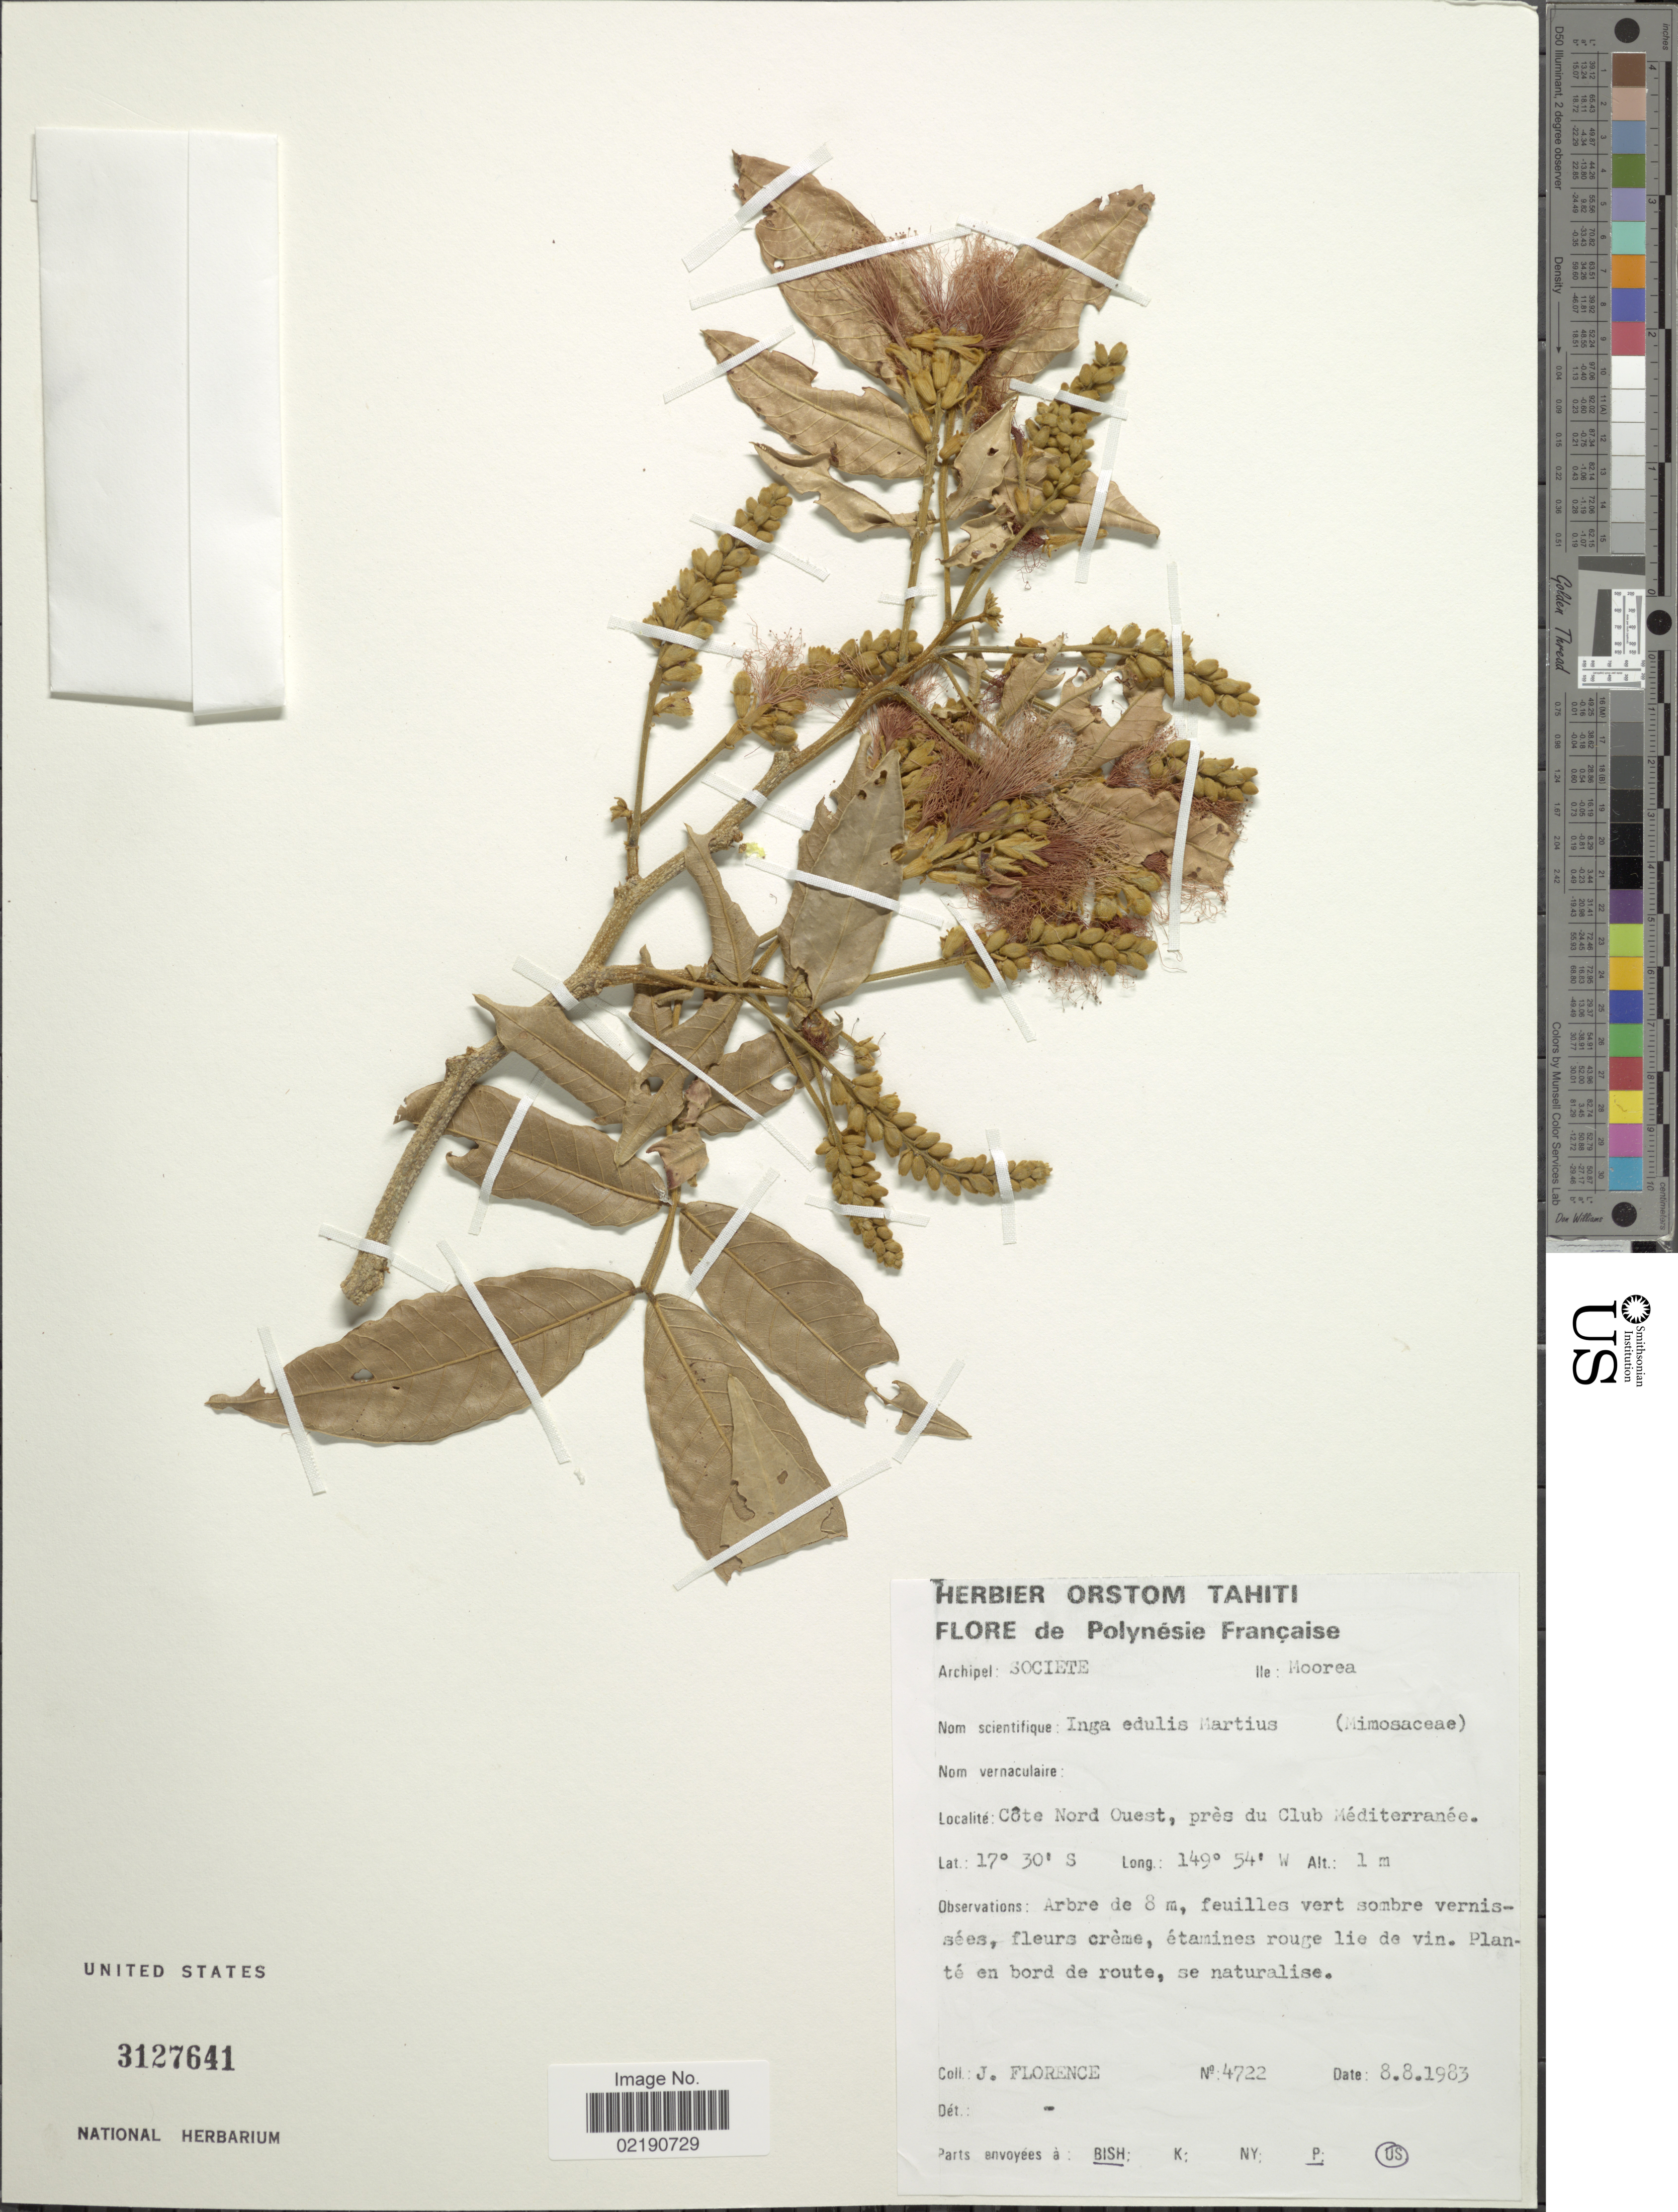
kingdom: Plantae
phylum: Tracheophyta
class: Magnoliopsida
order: Fabales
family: Fabaceae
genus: Inga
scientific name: Inga edulis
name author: Mart.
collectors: J. Florence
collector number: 4722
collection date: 1983-08-08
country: French Polynesia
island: Moorea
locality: Polynesie Francaise, Societe, Moorea, Cote Nord Ouest, pres du Club Mediterranee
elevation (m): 1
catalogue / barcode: US 3127641